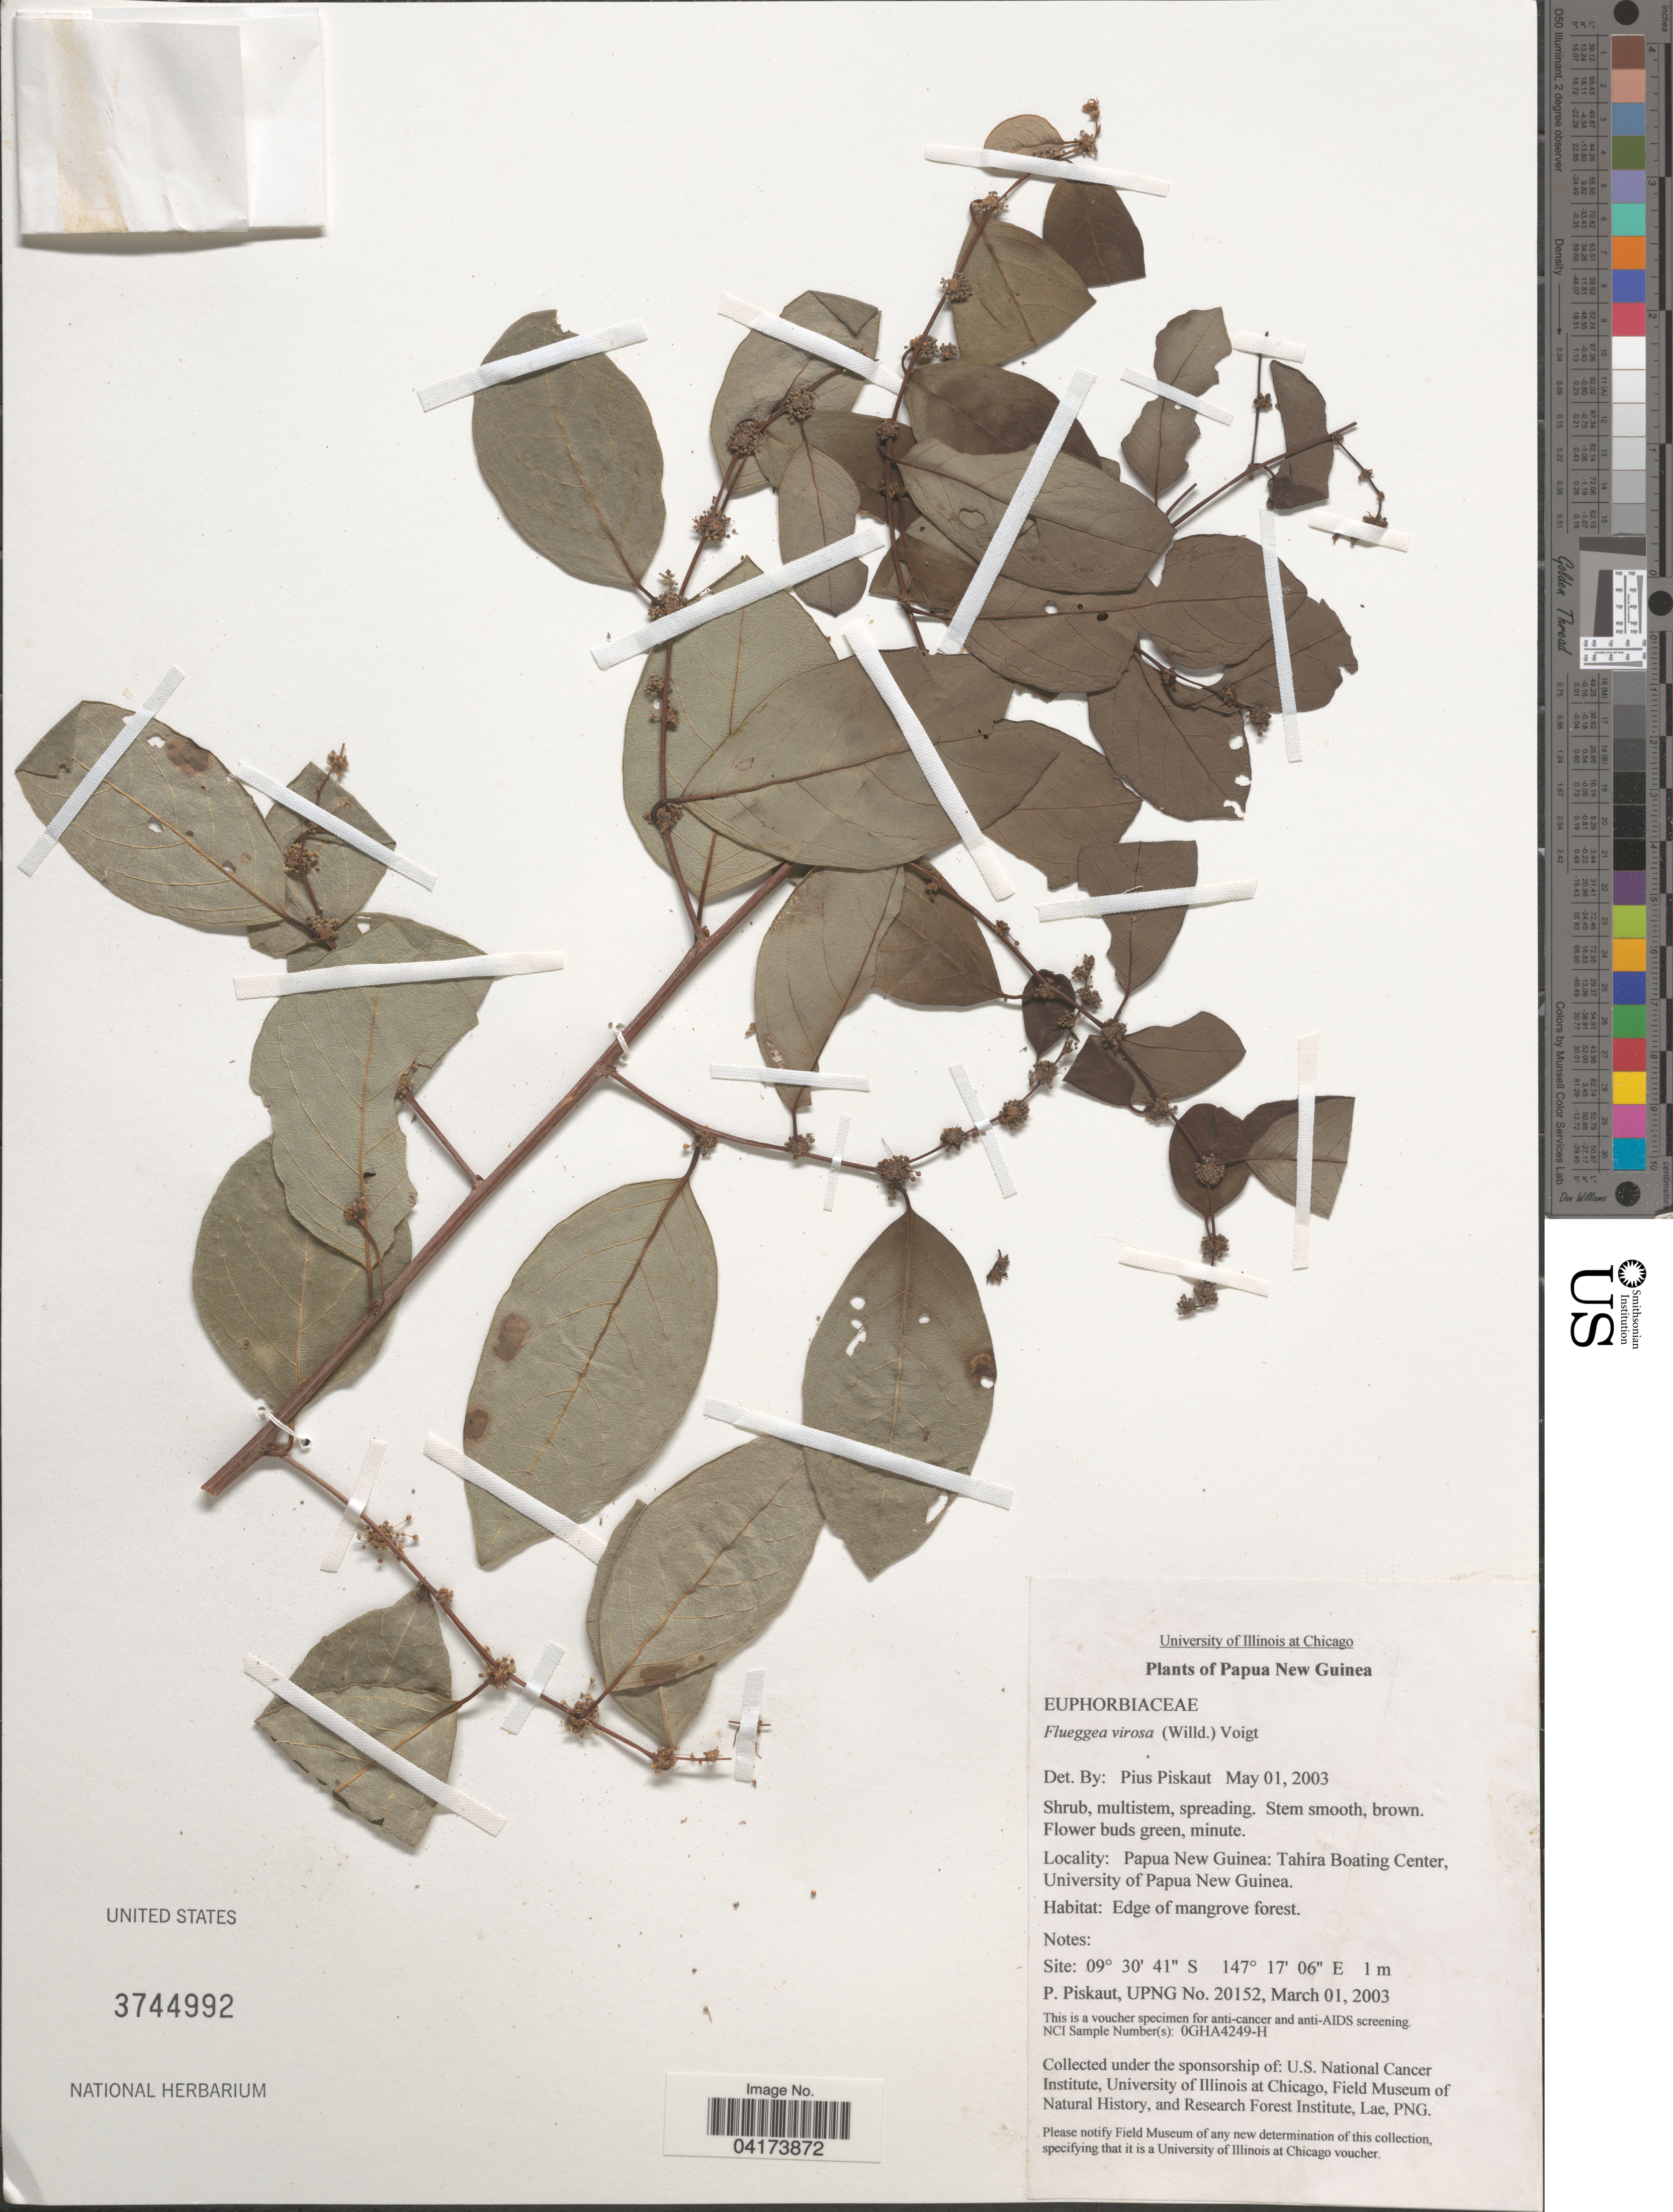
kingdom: Plantae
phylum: Tracheophyta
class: Magnoliopsida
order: Malpighiales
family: Phyllanthaceae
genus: Flueggea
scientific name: Flueggea virosa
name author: (Roxb.) Baill.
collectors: P. Piskaut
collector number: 20152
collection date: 2003-03-01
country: Papua New Guinea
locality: Tahira Boating Center, University of Papua New Guinea.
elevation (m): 1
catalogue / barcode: US 3744992